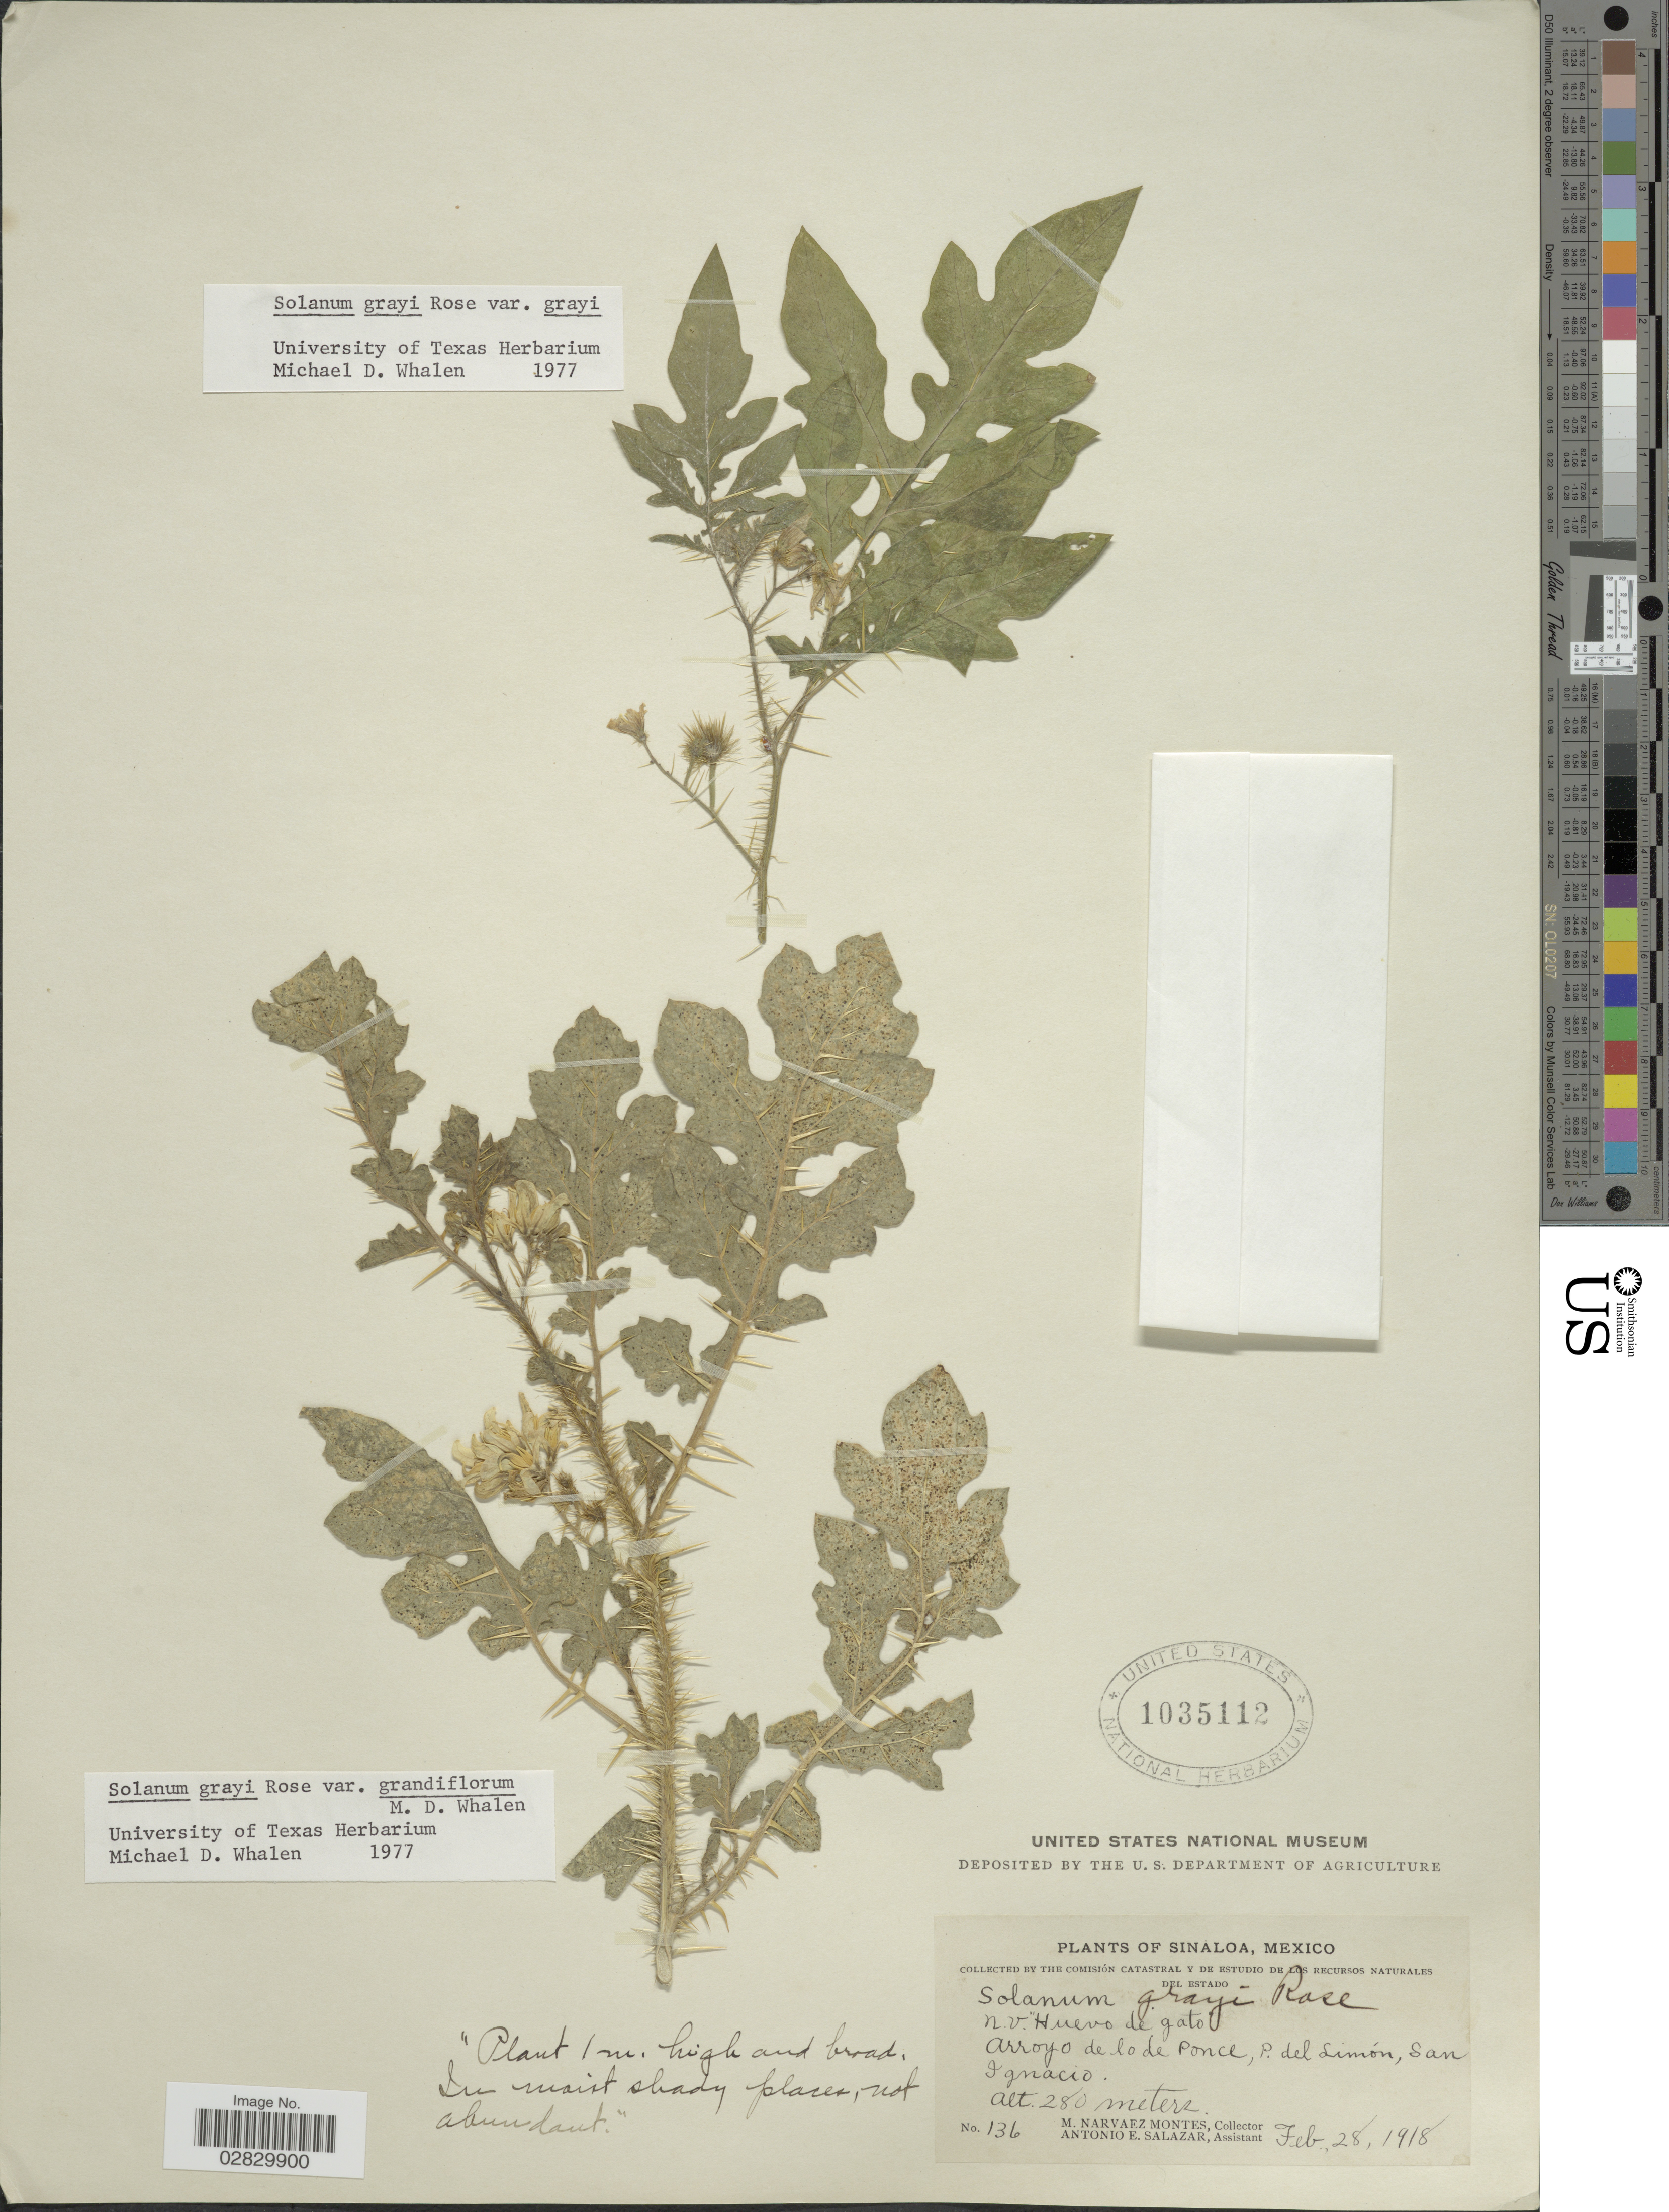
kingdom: Plantae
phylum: Tracheophyta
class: Magnoliopsida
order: Solanales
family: Solanaceae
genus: Solanum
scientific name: Solanum grayi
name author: Rose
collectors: M. Narvaez-Montes & A. E. Salazar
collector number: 136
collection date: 1918-02-28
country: Mexico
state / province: Sinaloa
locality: Arroyo de lo de Ponce, P. del Limón, San Ignacio.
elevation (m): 280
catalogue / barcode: US 1035112